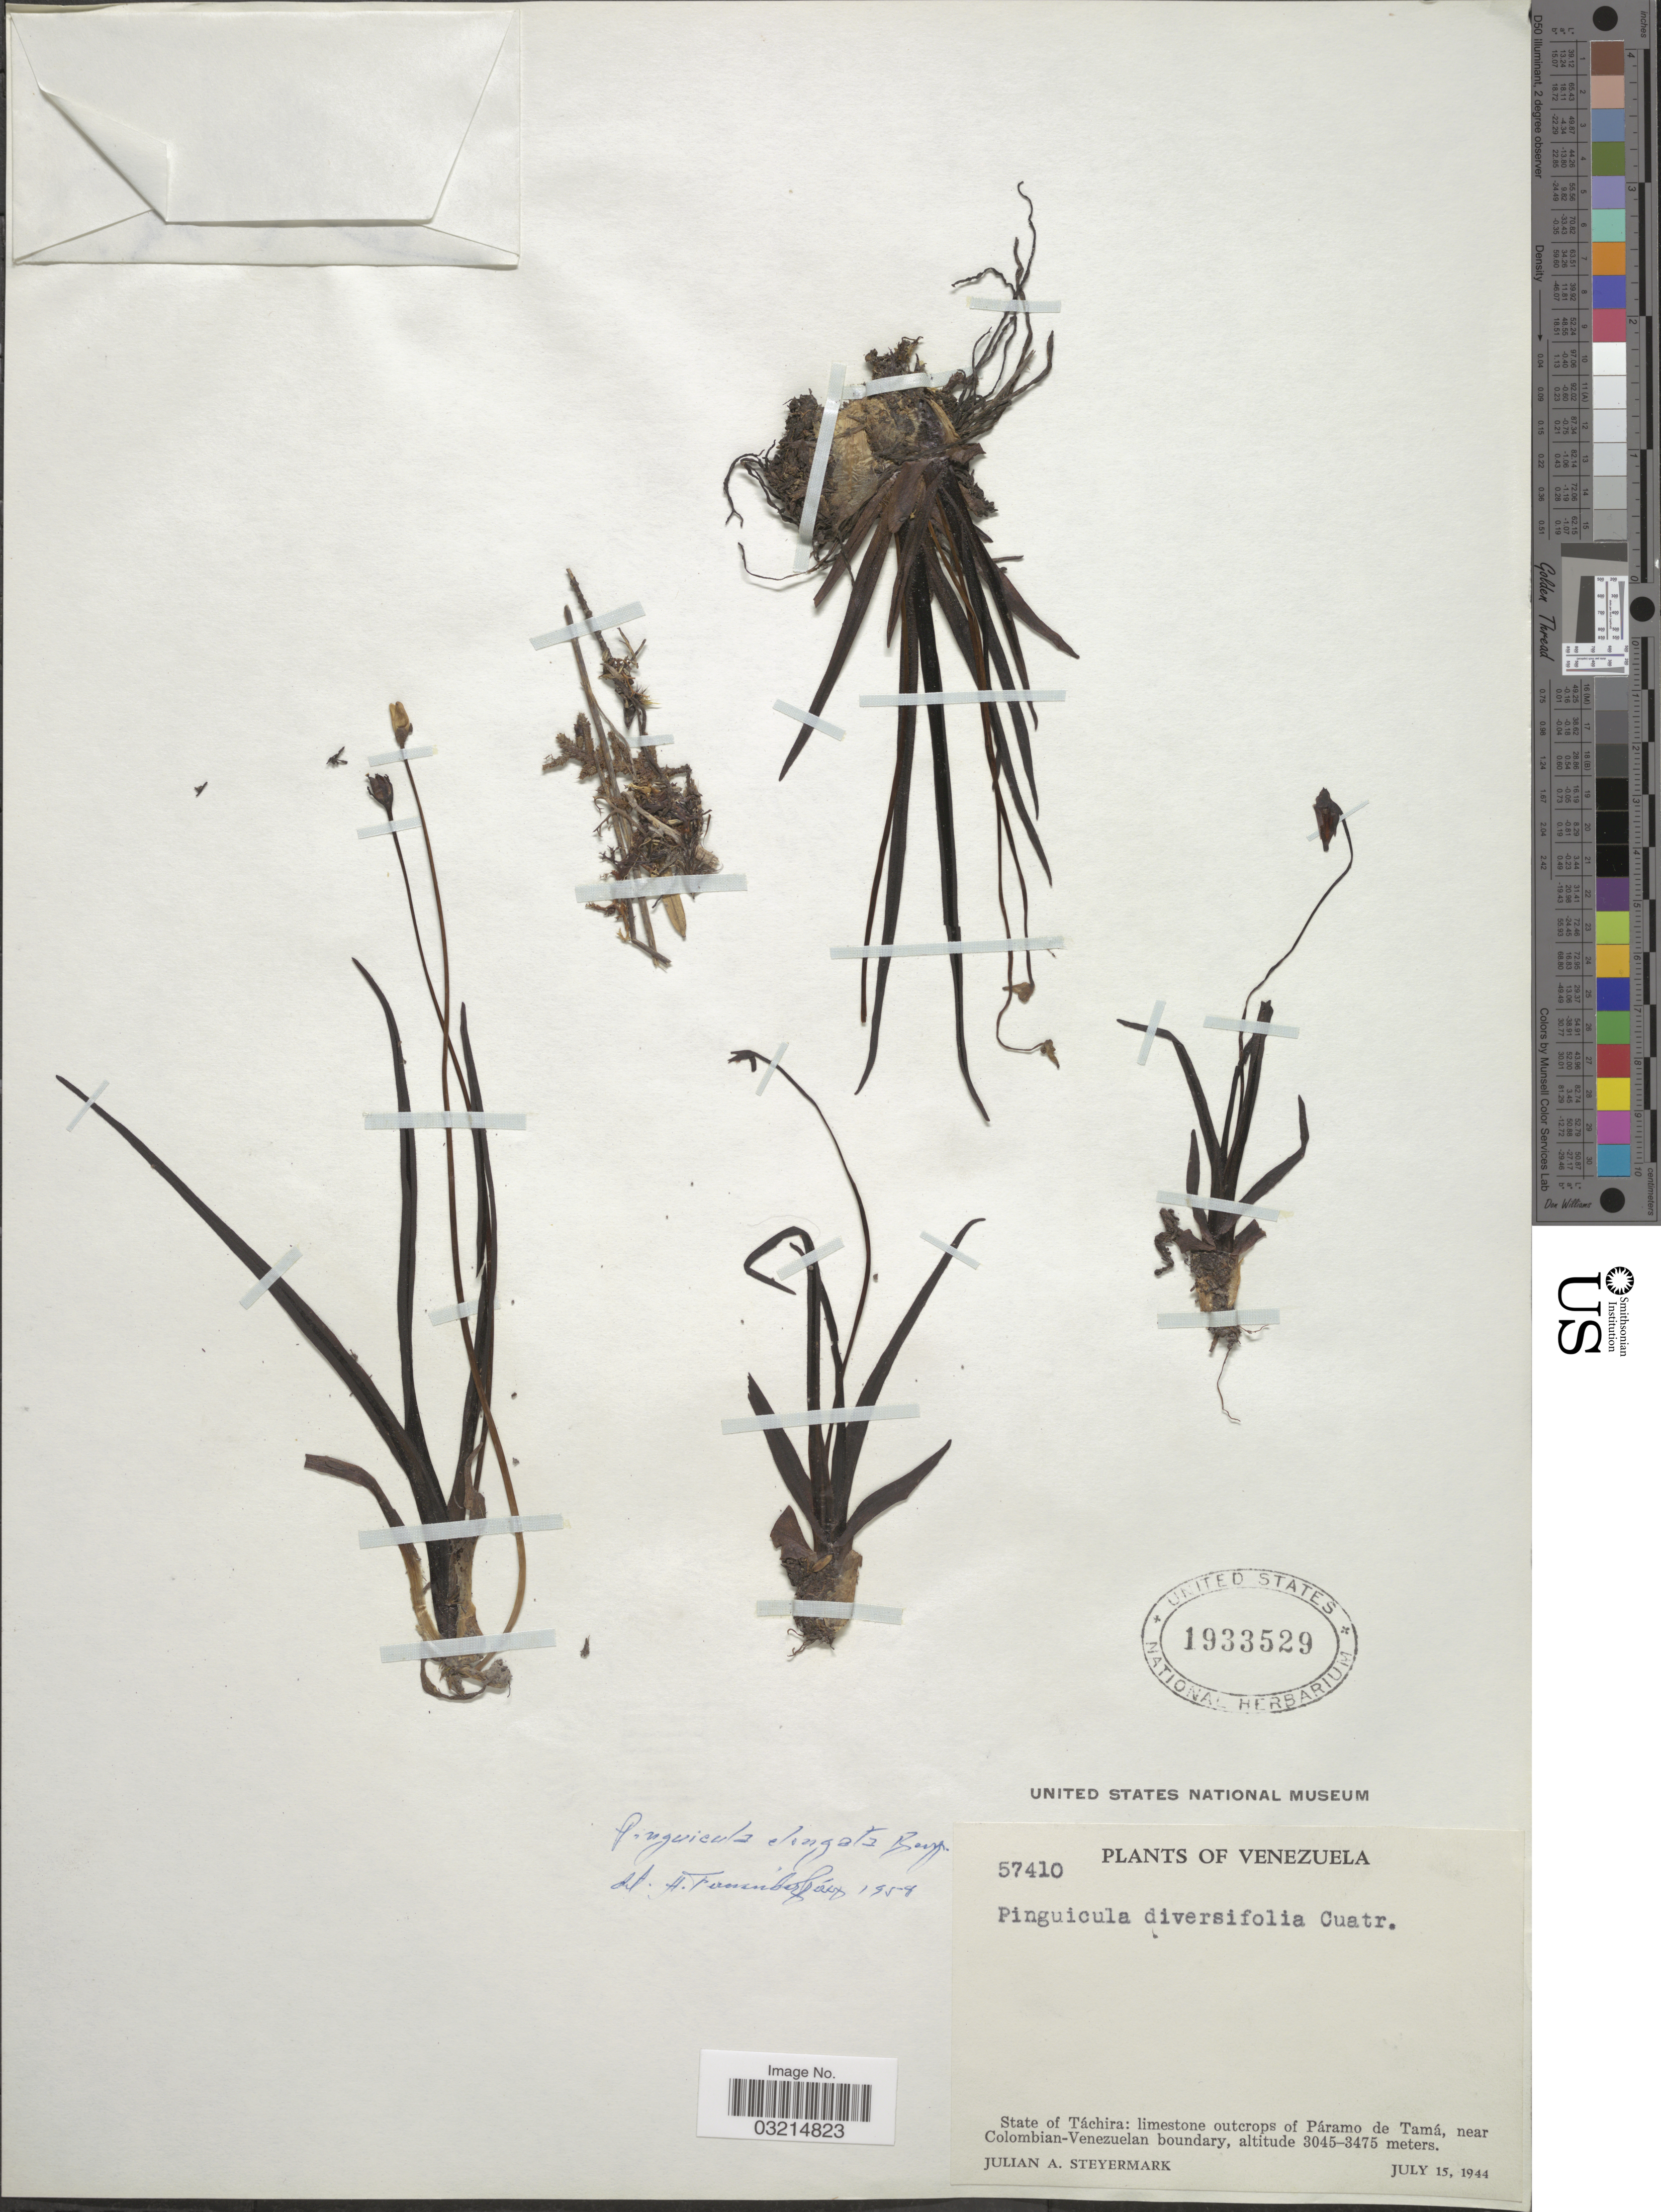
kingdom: Plantae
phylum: Tracheophyta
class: Magnoliopsida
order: Lamiales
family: Lentibulariaceae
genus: Pinguicula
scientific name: Pinguicula elongata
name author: Benj.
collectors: J. Steyermark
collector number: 57410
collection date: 1944-07-15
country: Venezuela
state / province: Tachira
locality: Limestone outcrops of Páramo de Tamá, near Colombian-Venezuelan boundary.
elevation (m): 3045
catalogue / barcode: US 1933529